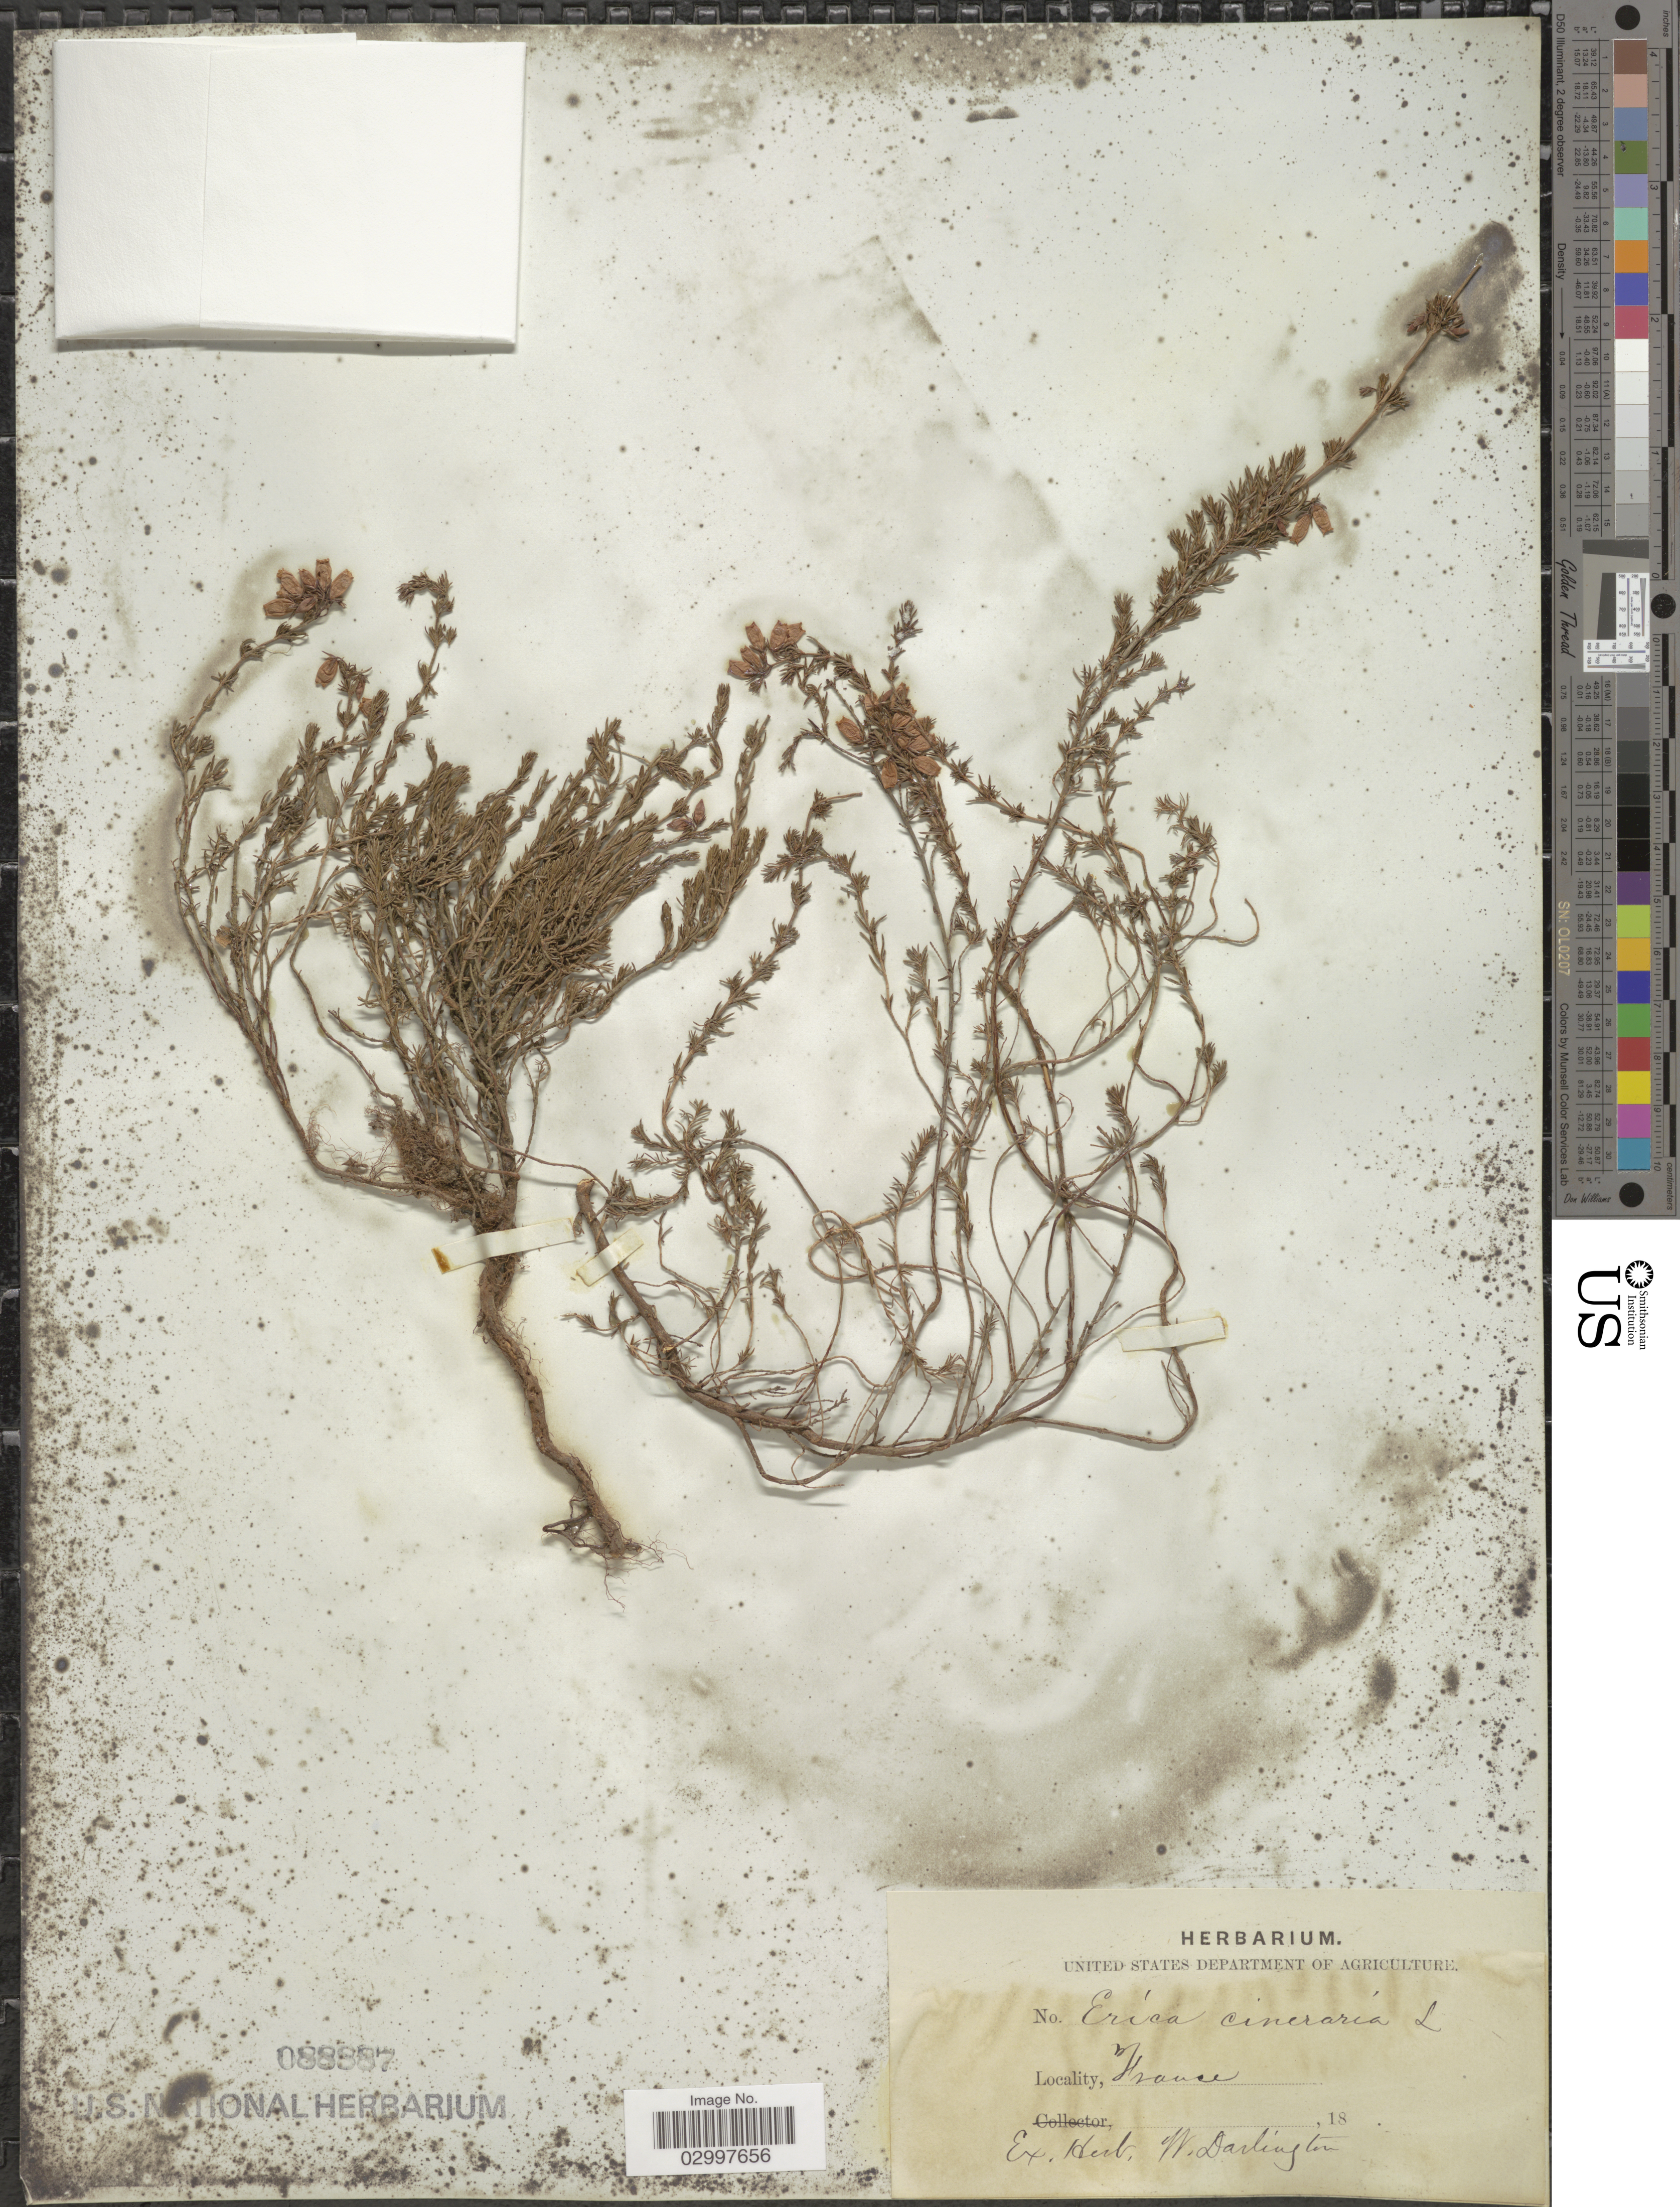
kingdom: Plantae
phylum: Tracheophyta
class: Magnoliopsida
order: Ericales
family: Ericaceae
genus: Erica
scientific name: Erica cinerea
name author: L.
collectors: Ex herb. W. Darlington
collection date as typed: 18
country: France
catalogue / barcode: US 88887